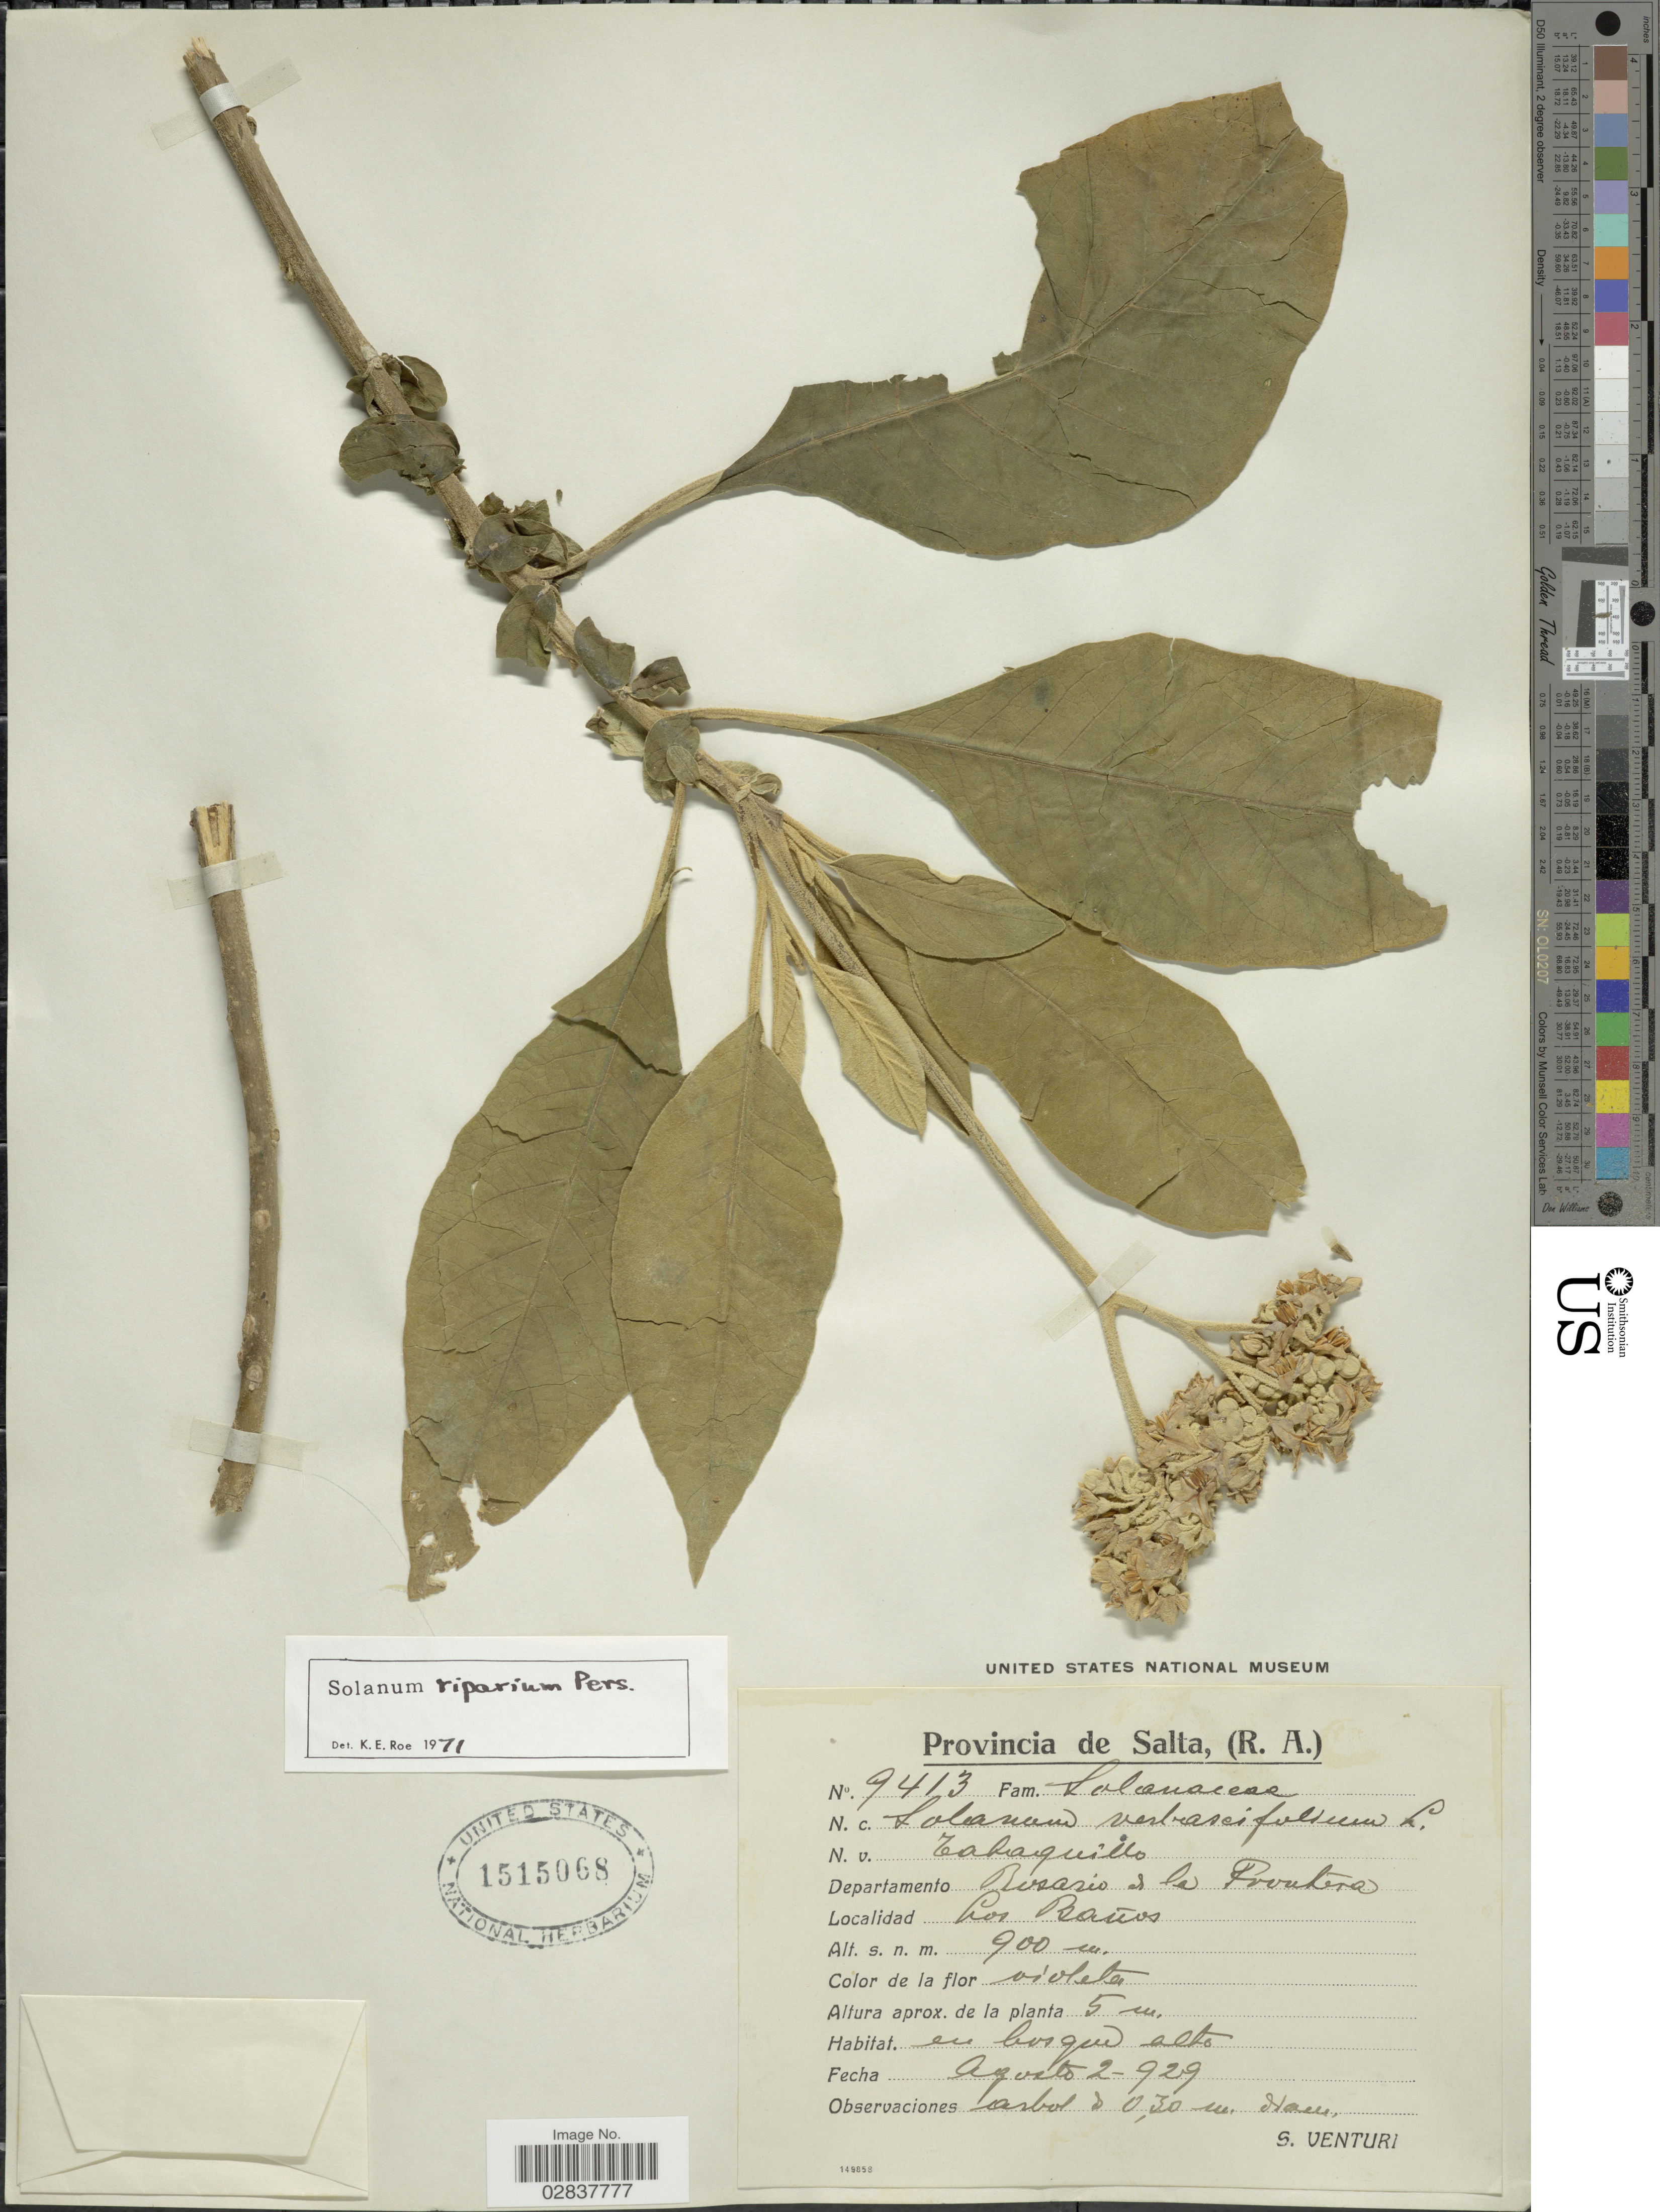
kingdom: Plantae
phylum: Tracheophyta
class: Magnoliopsida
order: Solanales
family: Solanaceae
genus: Solanum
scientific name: Solanum riparium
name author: Pers.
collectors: S. Venturi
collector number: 9413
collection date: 1929-08-02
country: Argentina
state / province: Salta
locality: (R.A.), Departamento Rosario a la Frontera, Los Baños.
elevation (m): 900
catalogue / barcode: US 1515068